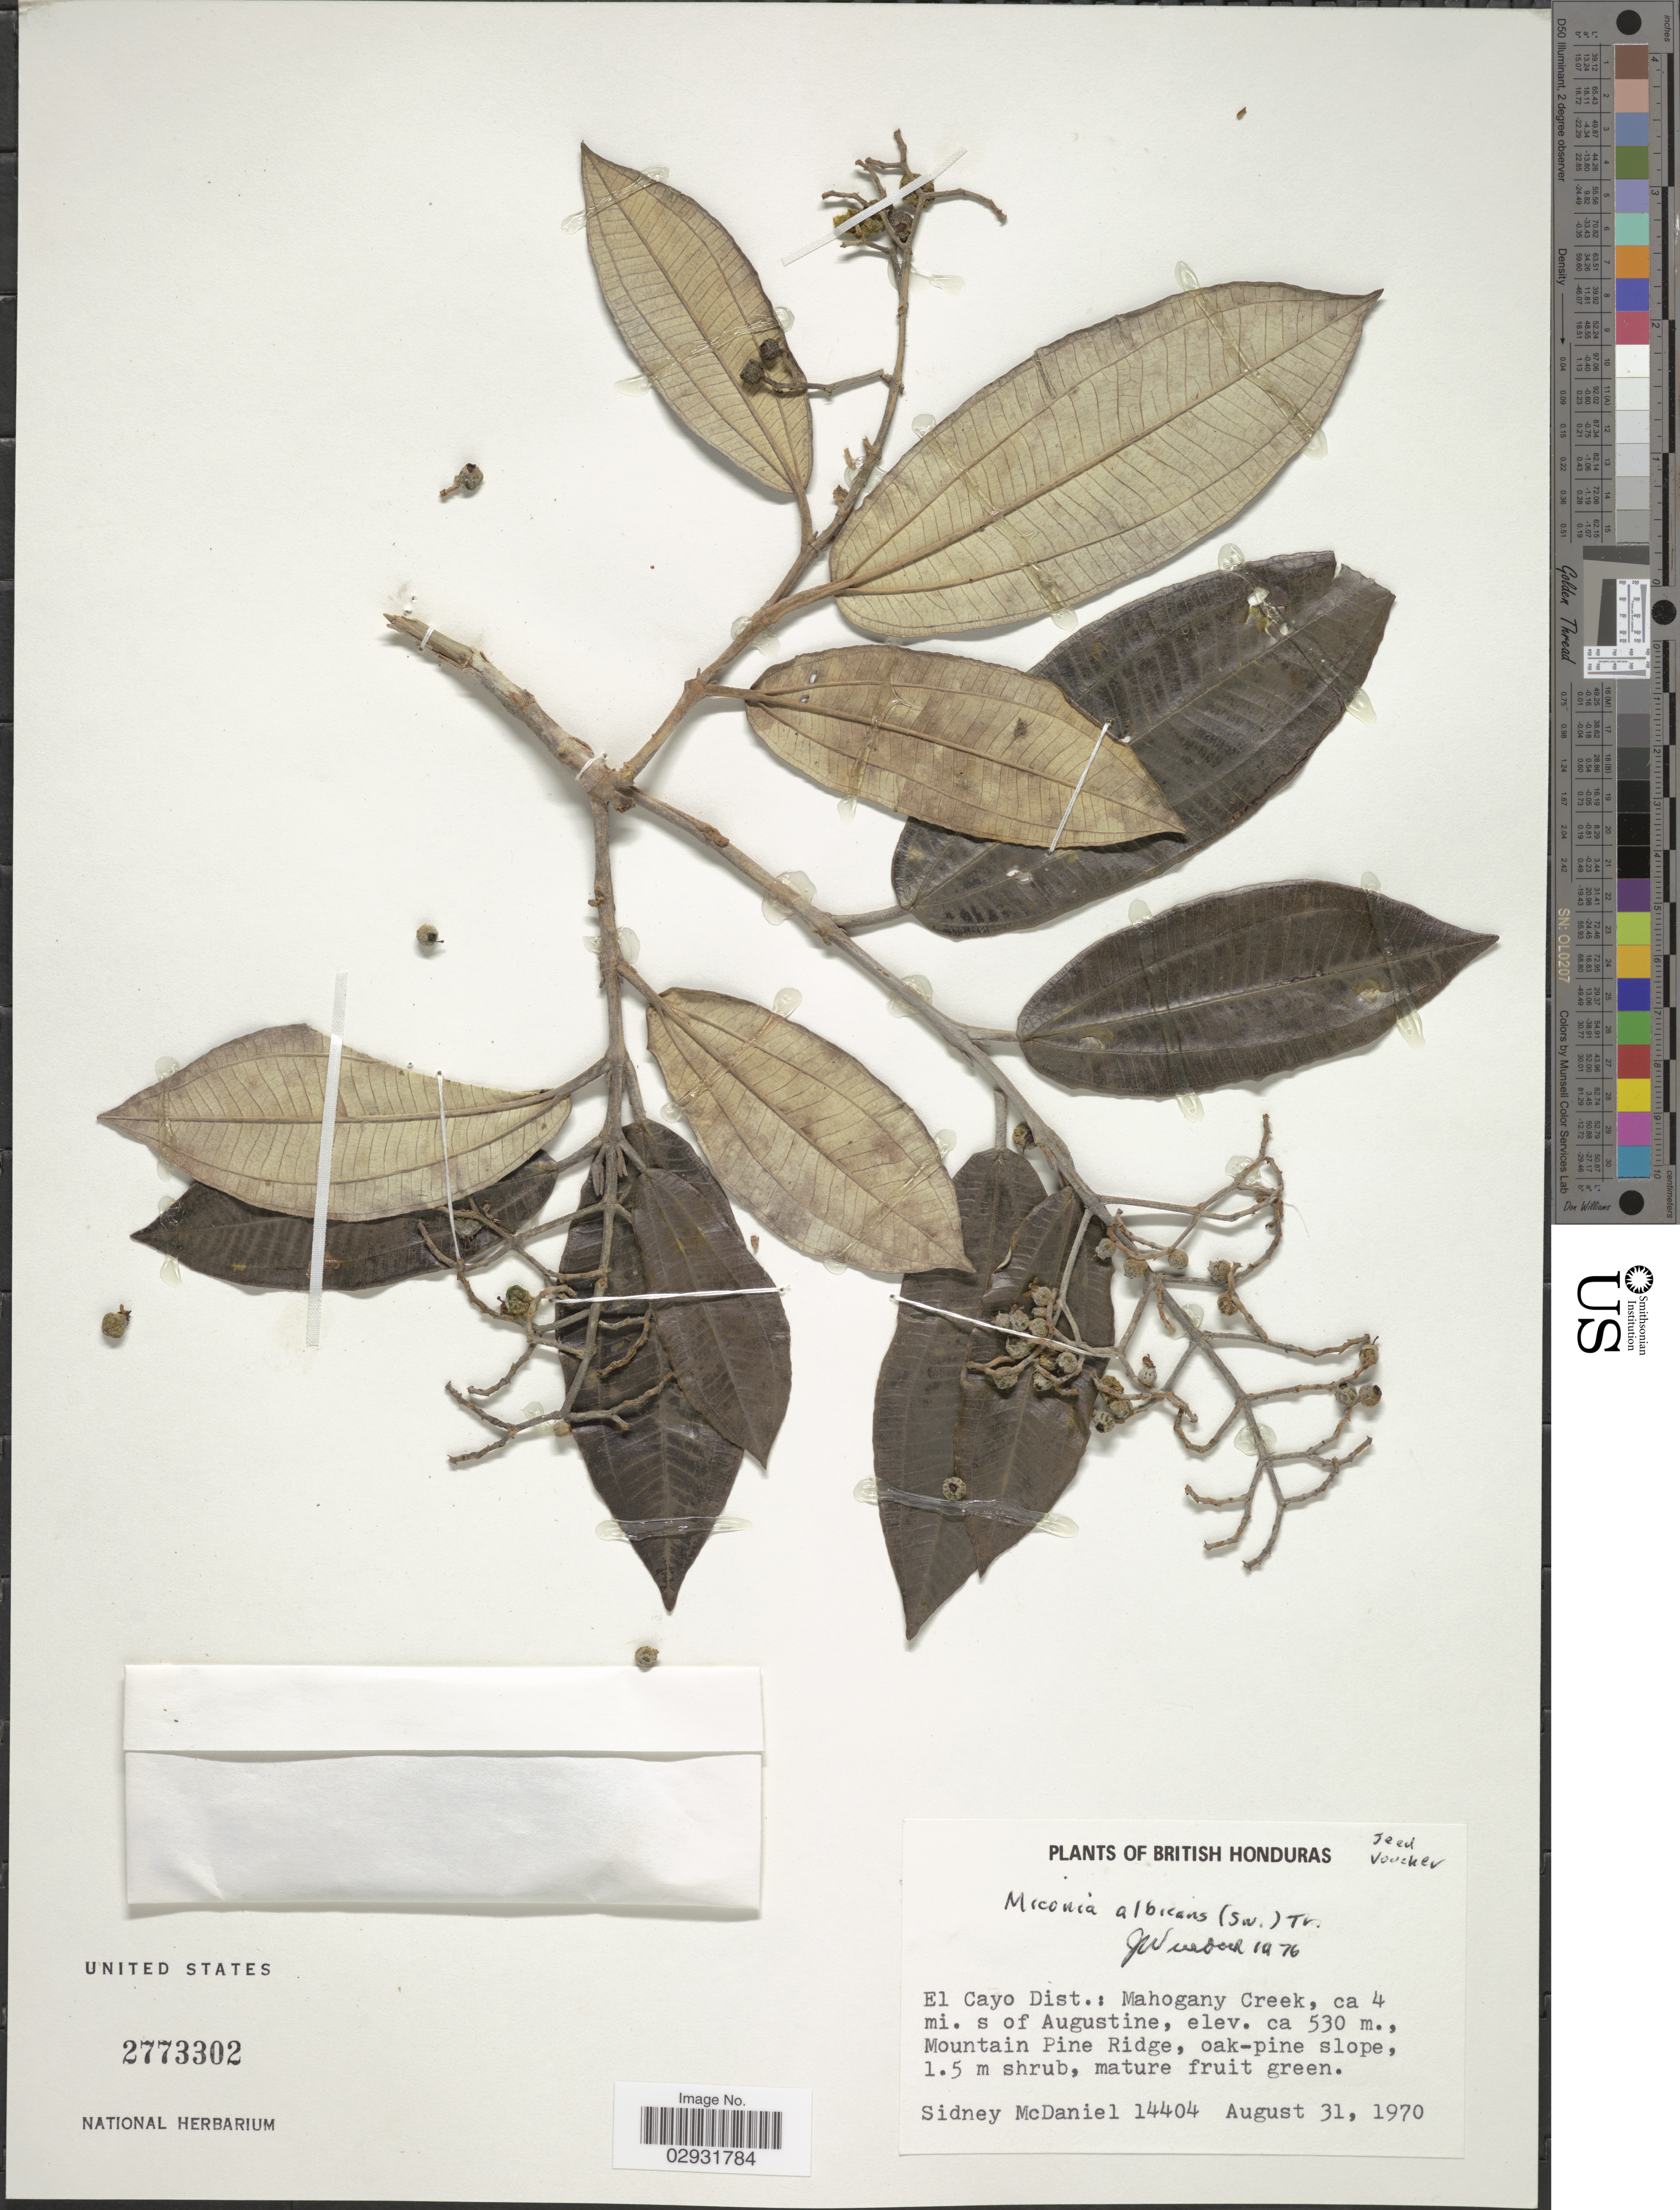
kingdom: Plantae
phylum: Tracheophyta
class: Magnoliopsida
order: Myrtales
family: Melastomataceae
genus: Miconia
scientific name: Miconia albicans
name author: (Sw.) Steud.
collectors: S. McDaniel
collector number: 14404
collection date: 1970-08-31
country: Belize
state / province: Cayo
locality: British Honduras. El Cayo Dist.: Mahogany Creek, ca 4 mi. s of Augustine. Mountain Pine Ridge, oak-pine slope.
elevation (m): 530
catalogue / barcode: US 2773302